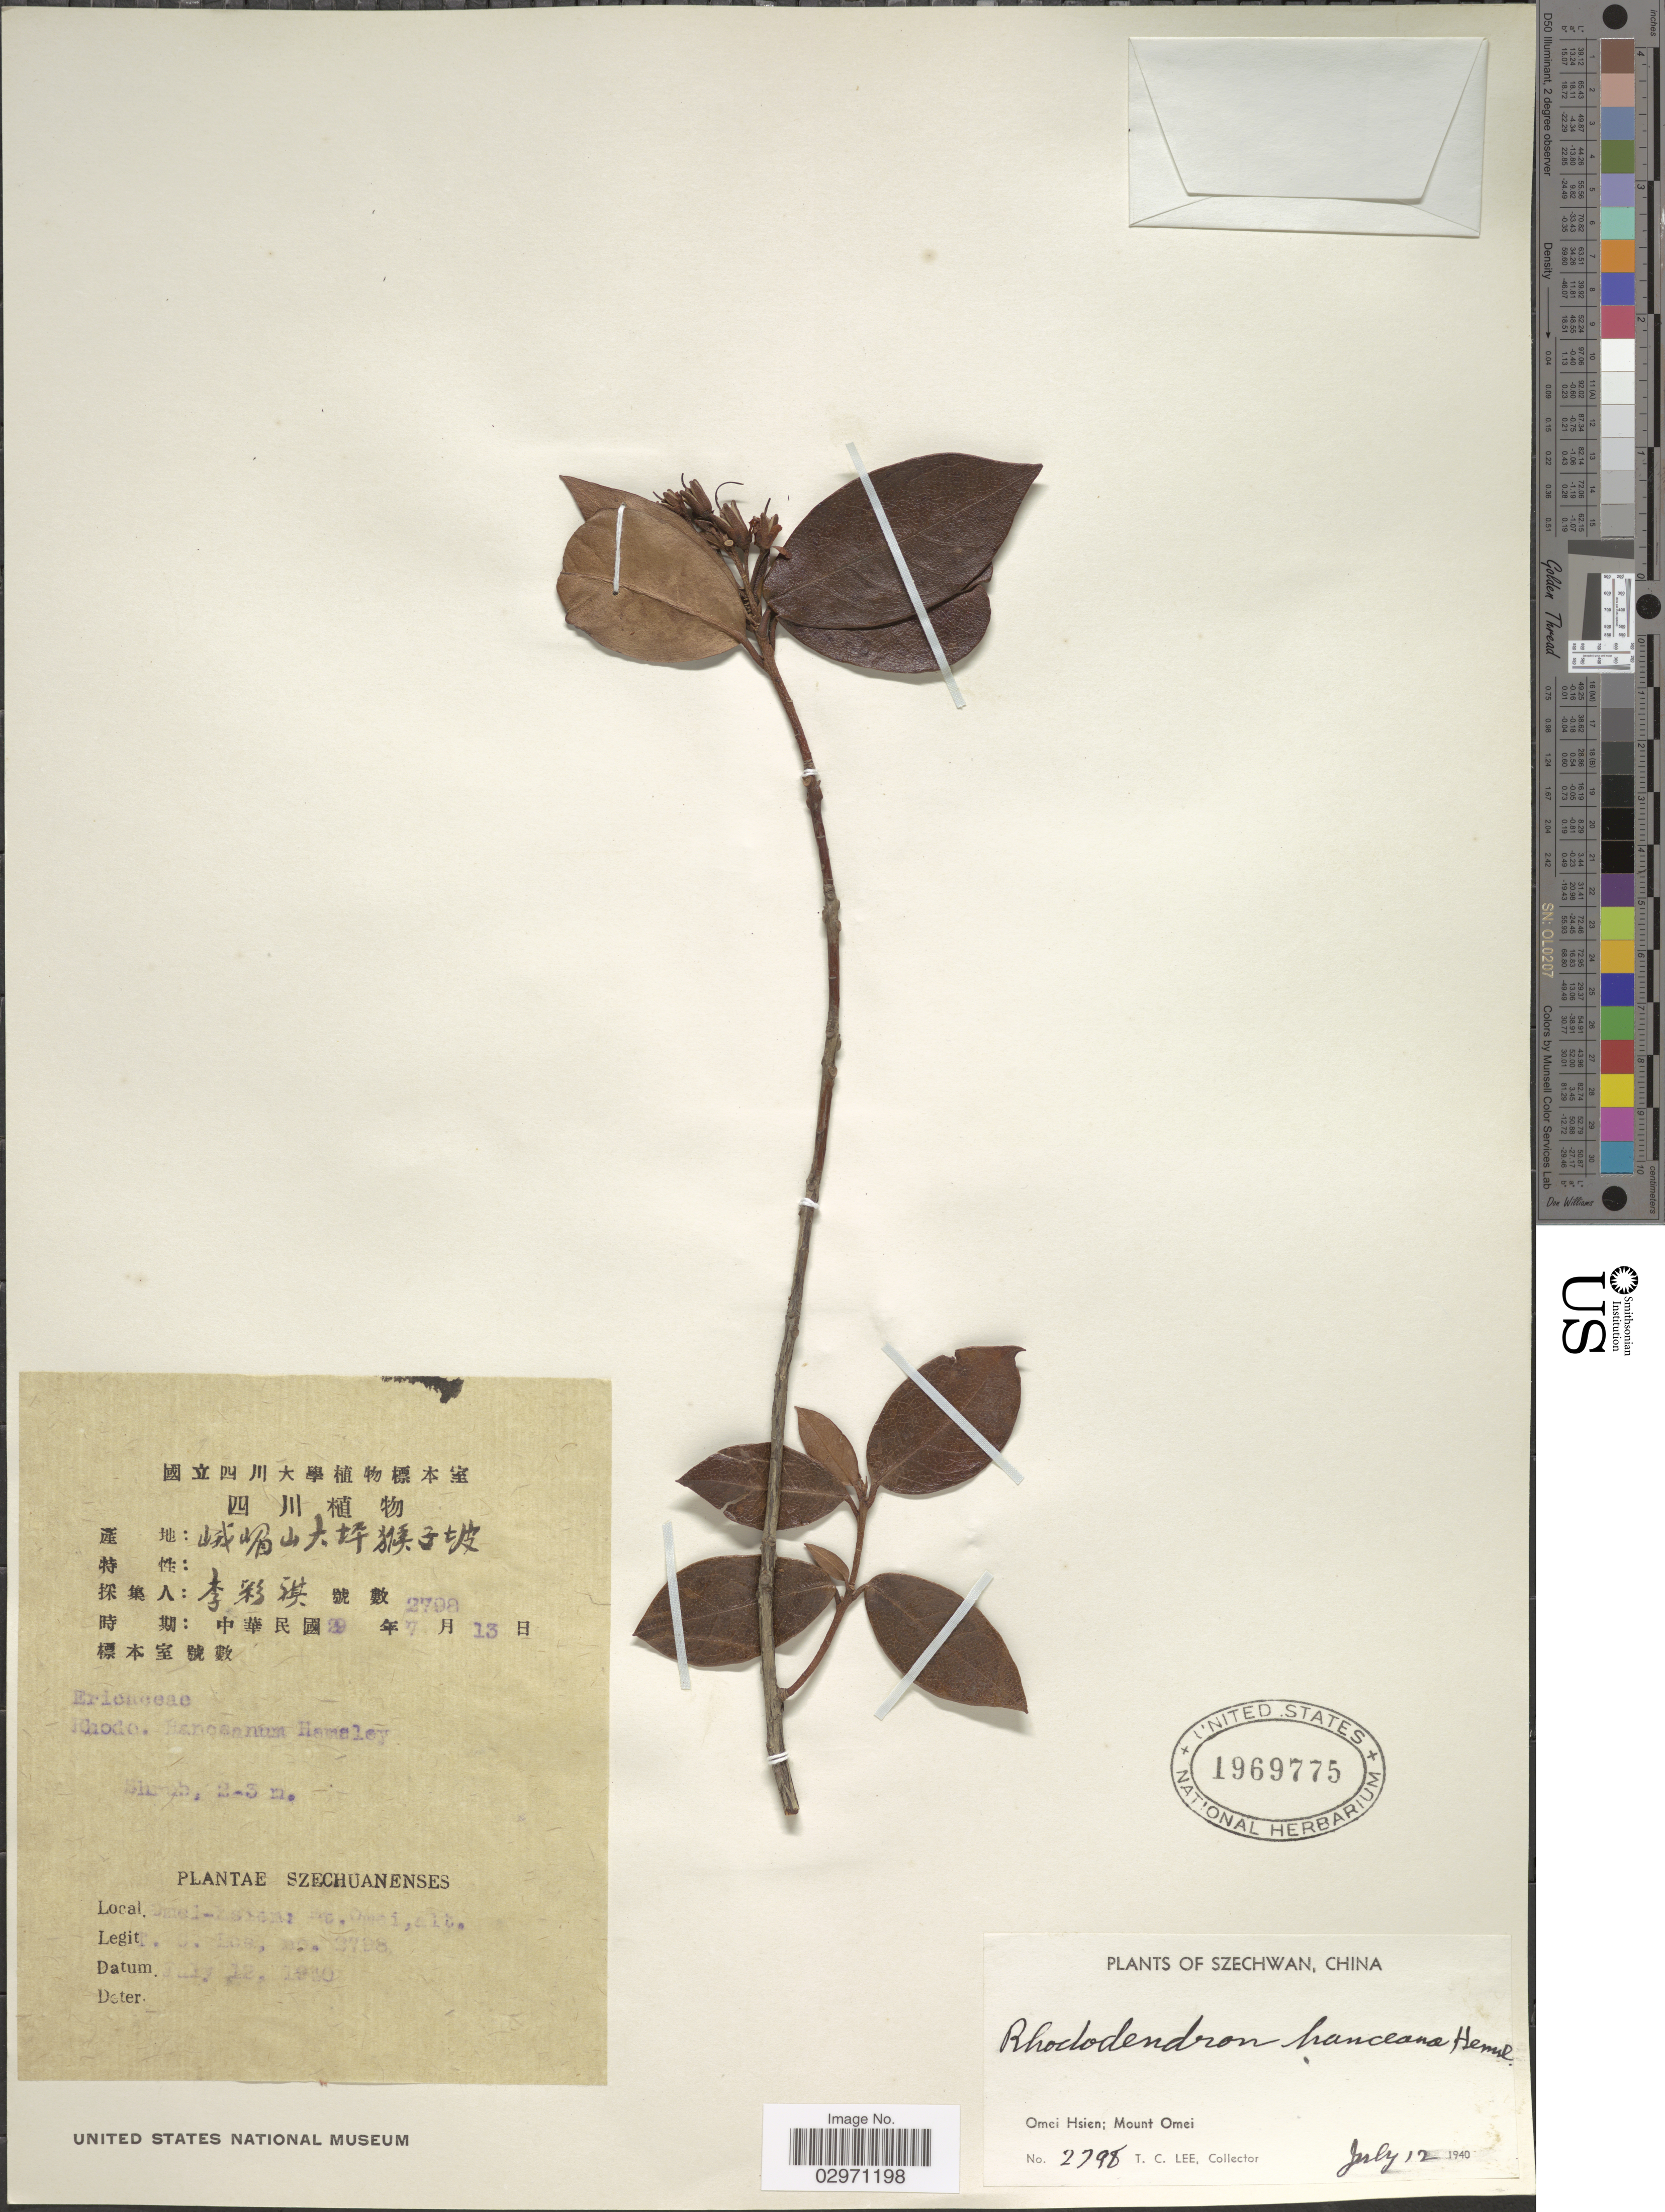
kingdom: Plantae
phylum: Tracheophyta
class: Magnoliopsida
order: Ericales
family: Ericaceae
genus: Rhododendron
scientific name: Rhododendron hanceanum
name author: Hemsl.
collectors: T. Lee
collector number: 2798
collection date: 1940-07-12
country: China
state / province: Sichuan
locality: Szechwan. Omei Hsien; Mount Omei.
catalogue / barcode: US 1969775